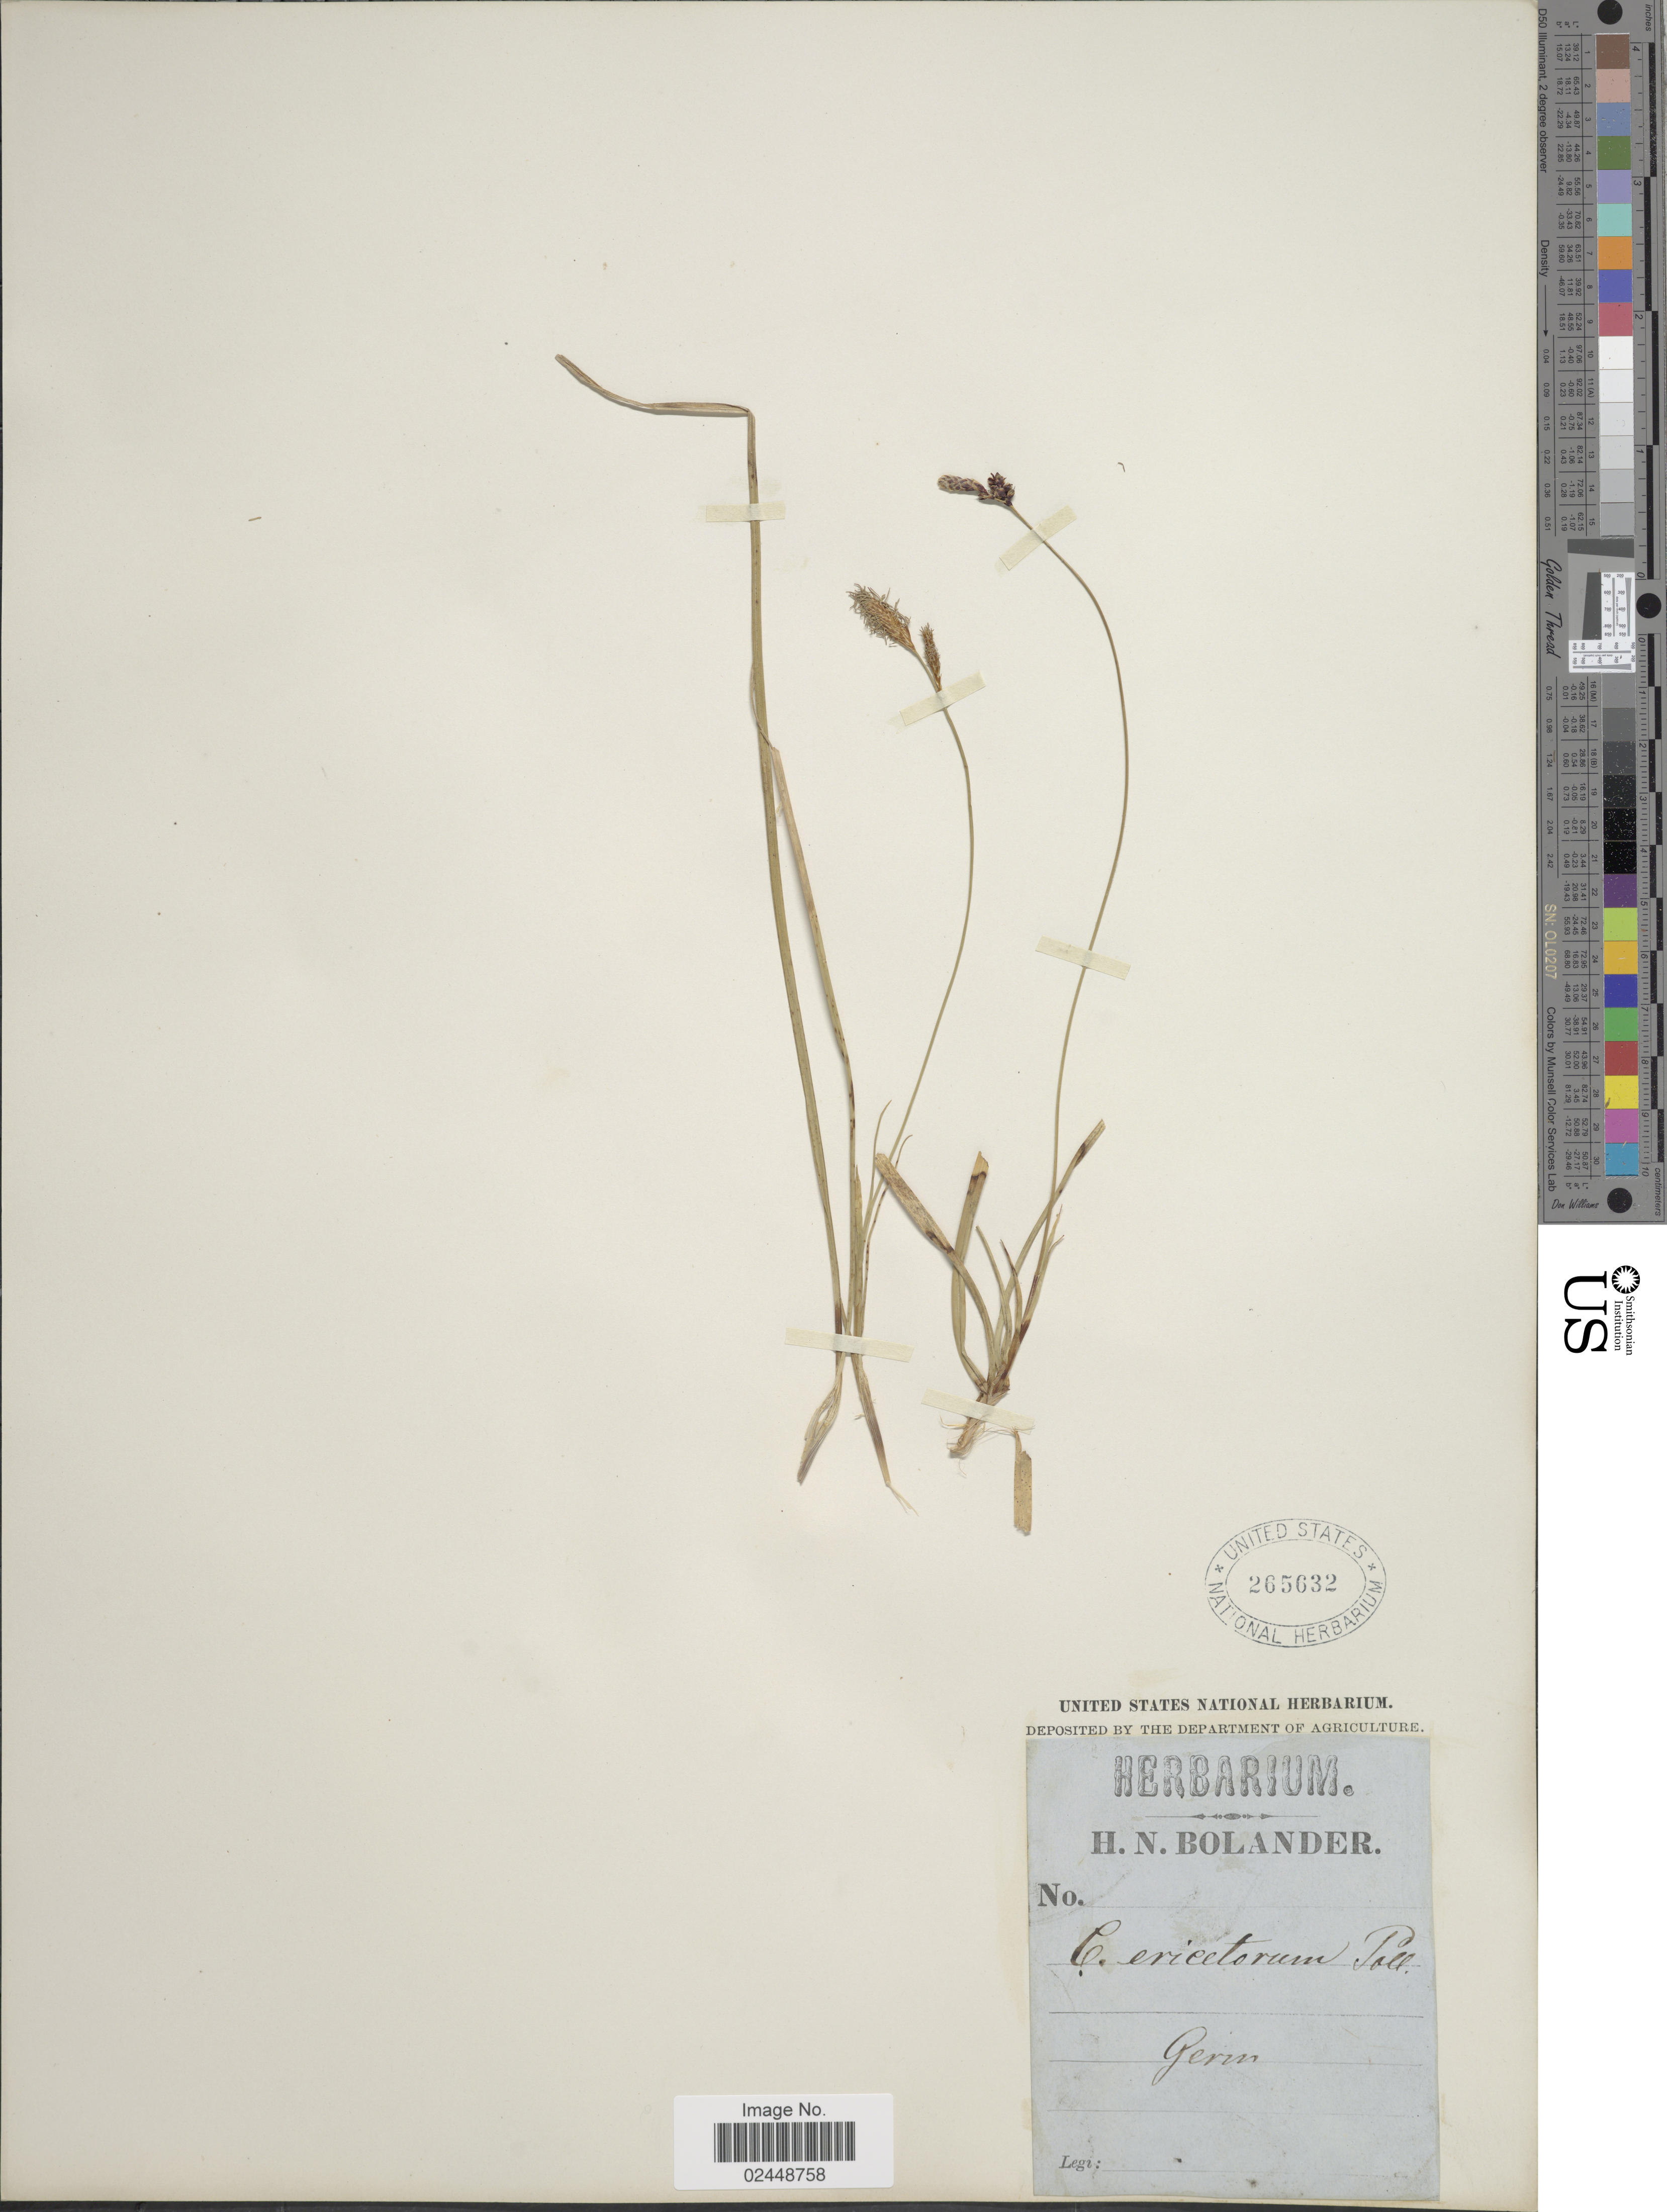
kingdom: Plantae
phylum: Tracheophyta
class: Liliopsida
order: Poales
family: Cyperaceae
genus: Carex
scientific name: Carex ericetorum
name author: Pollich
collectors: H. N. Bolander (herbarium)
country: Germany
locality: Germ.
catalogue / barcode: US 265632